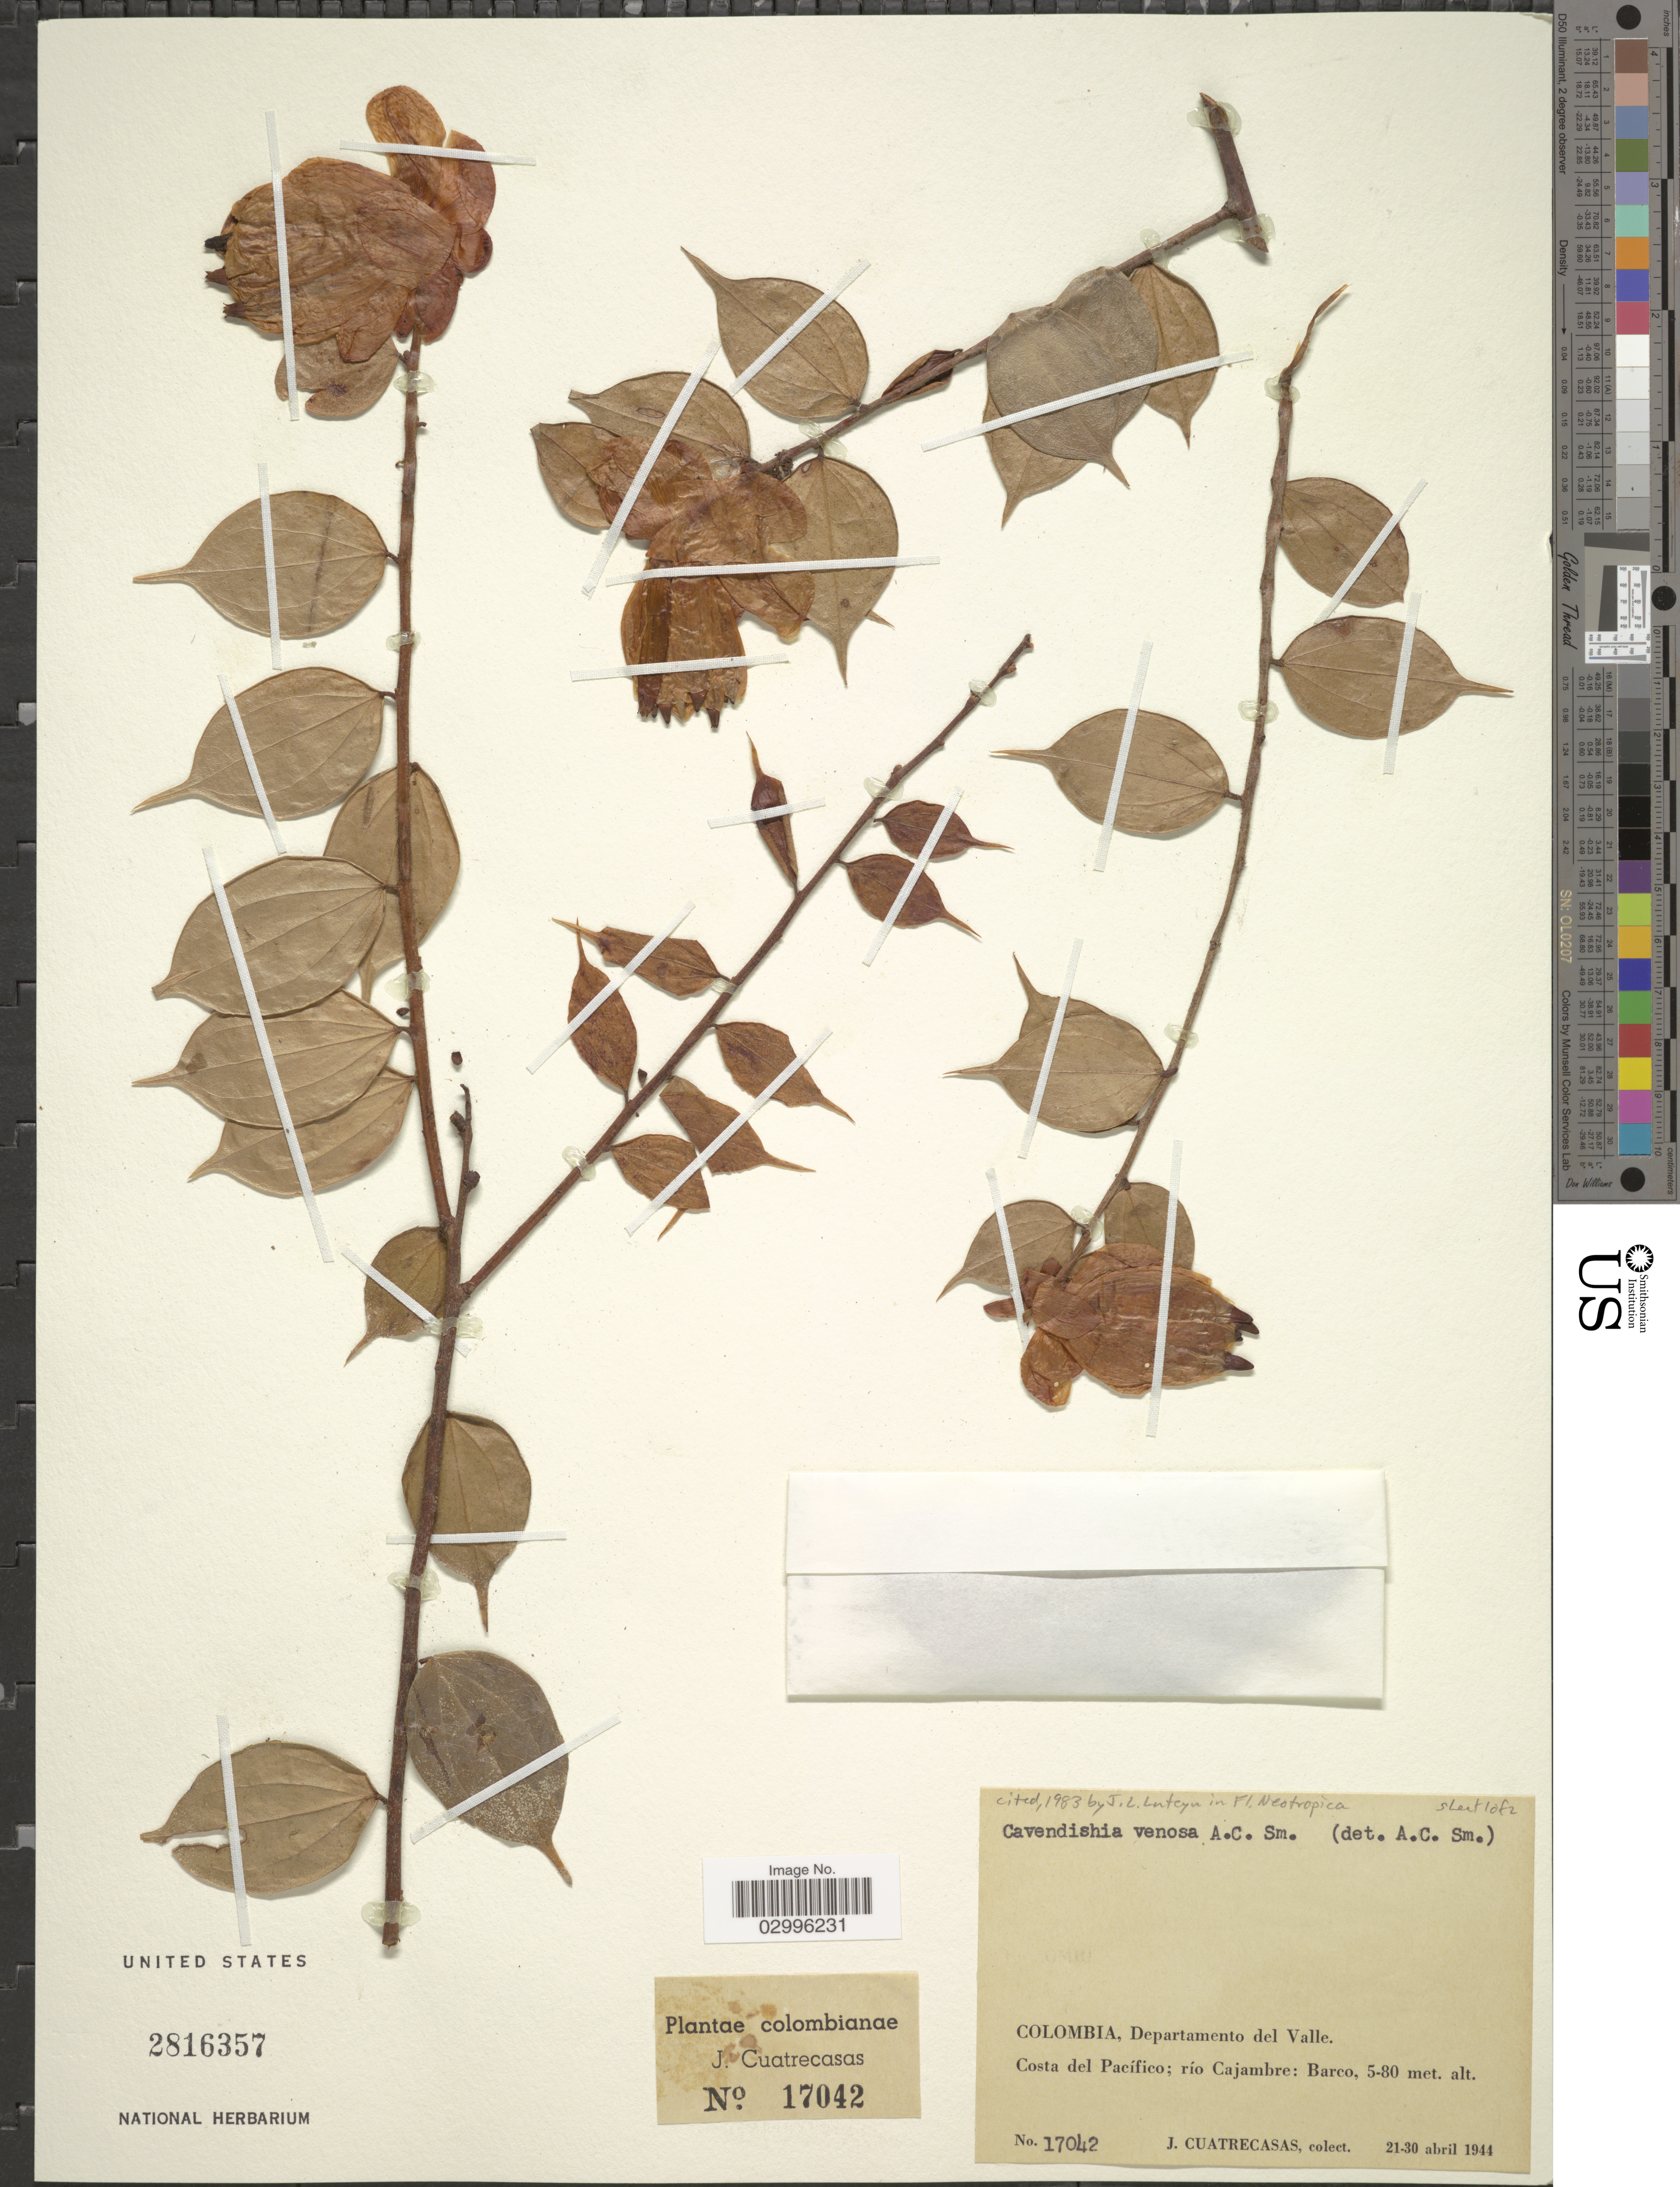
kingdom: Plantae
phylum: Tracheophyta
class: Magnoliopsida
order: Ericales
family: Ericaceae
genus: Cavendishia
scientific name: Cavendishia venosa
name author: A.C. Sm.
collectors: J. Cuatrecasas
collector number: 17042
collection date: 1944-04-21/1944-04-30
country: Colombia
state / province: Valle del Cauca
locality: Departamento del Valle. Costa del Pacífico; río Cajambre: Barco.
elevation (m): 5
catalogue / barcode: US 2816357